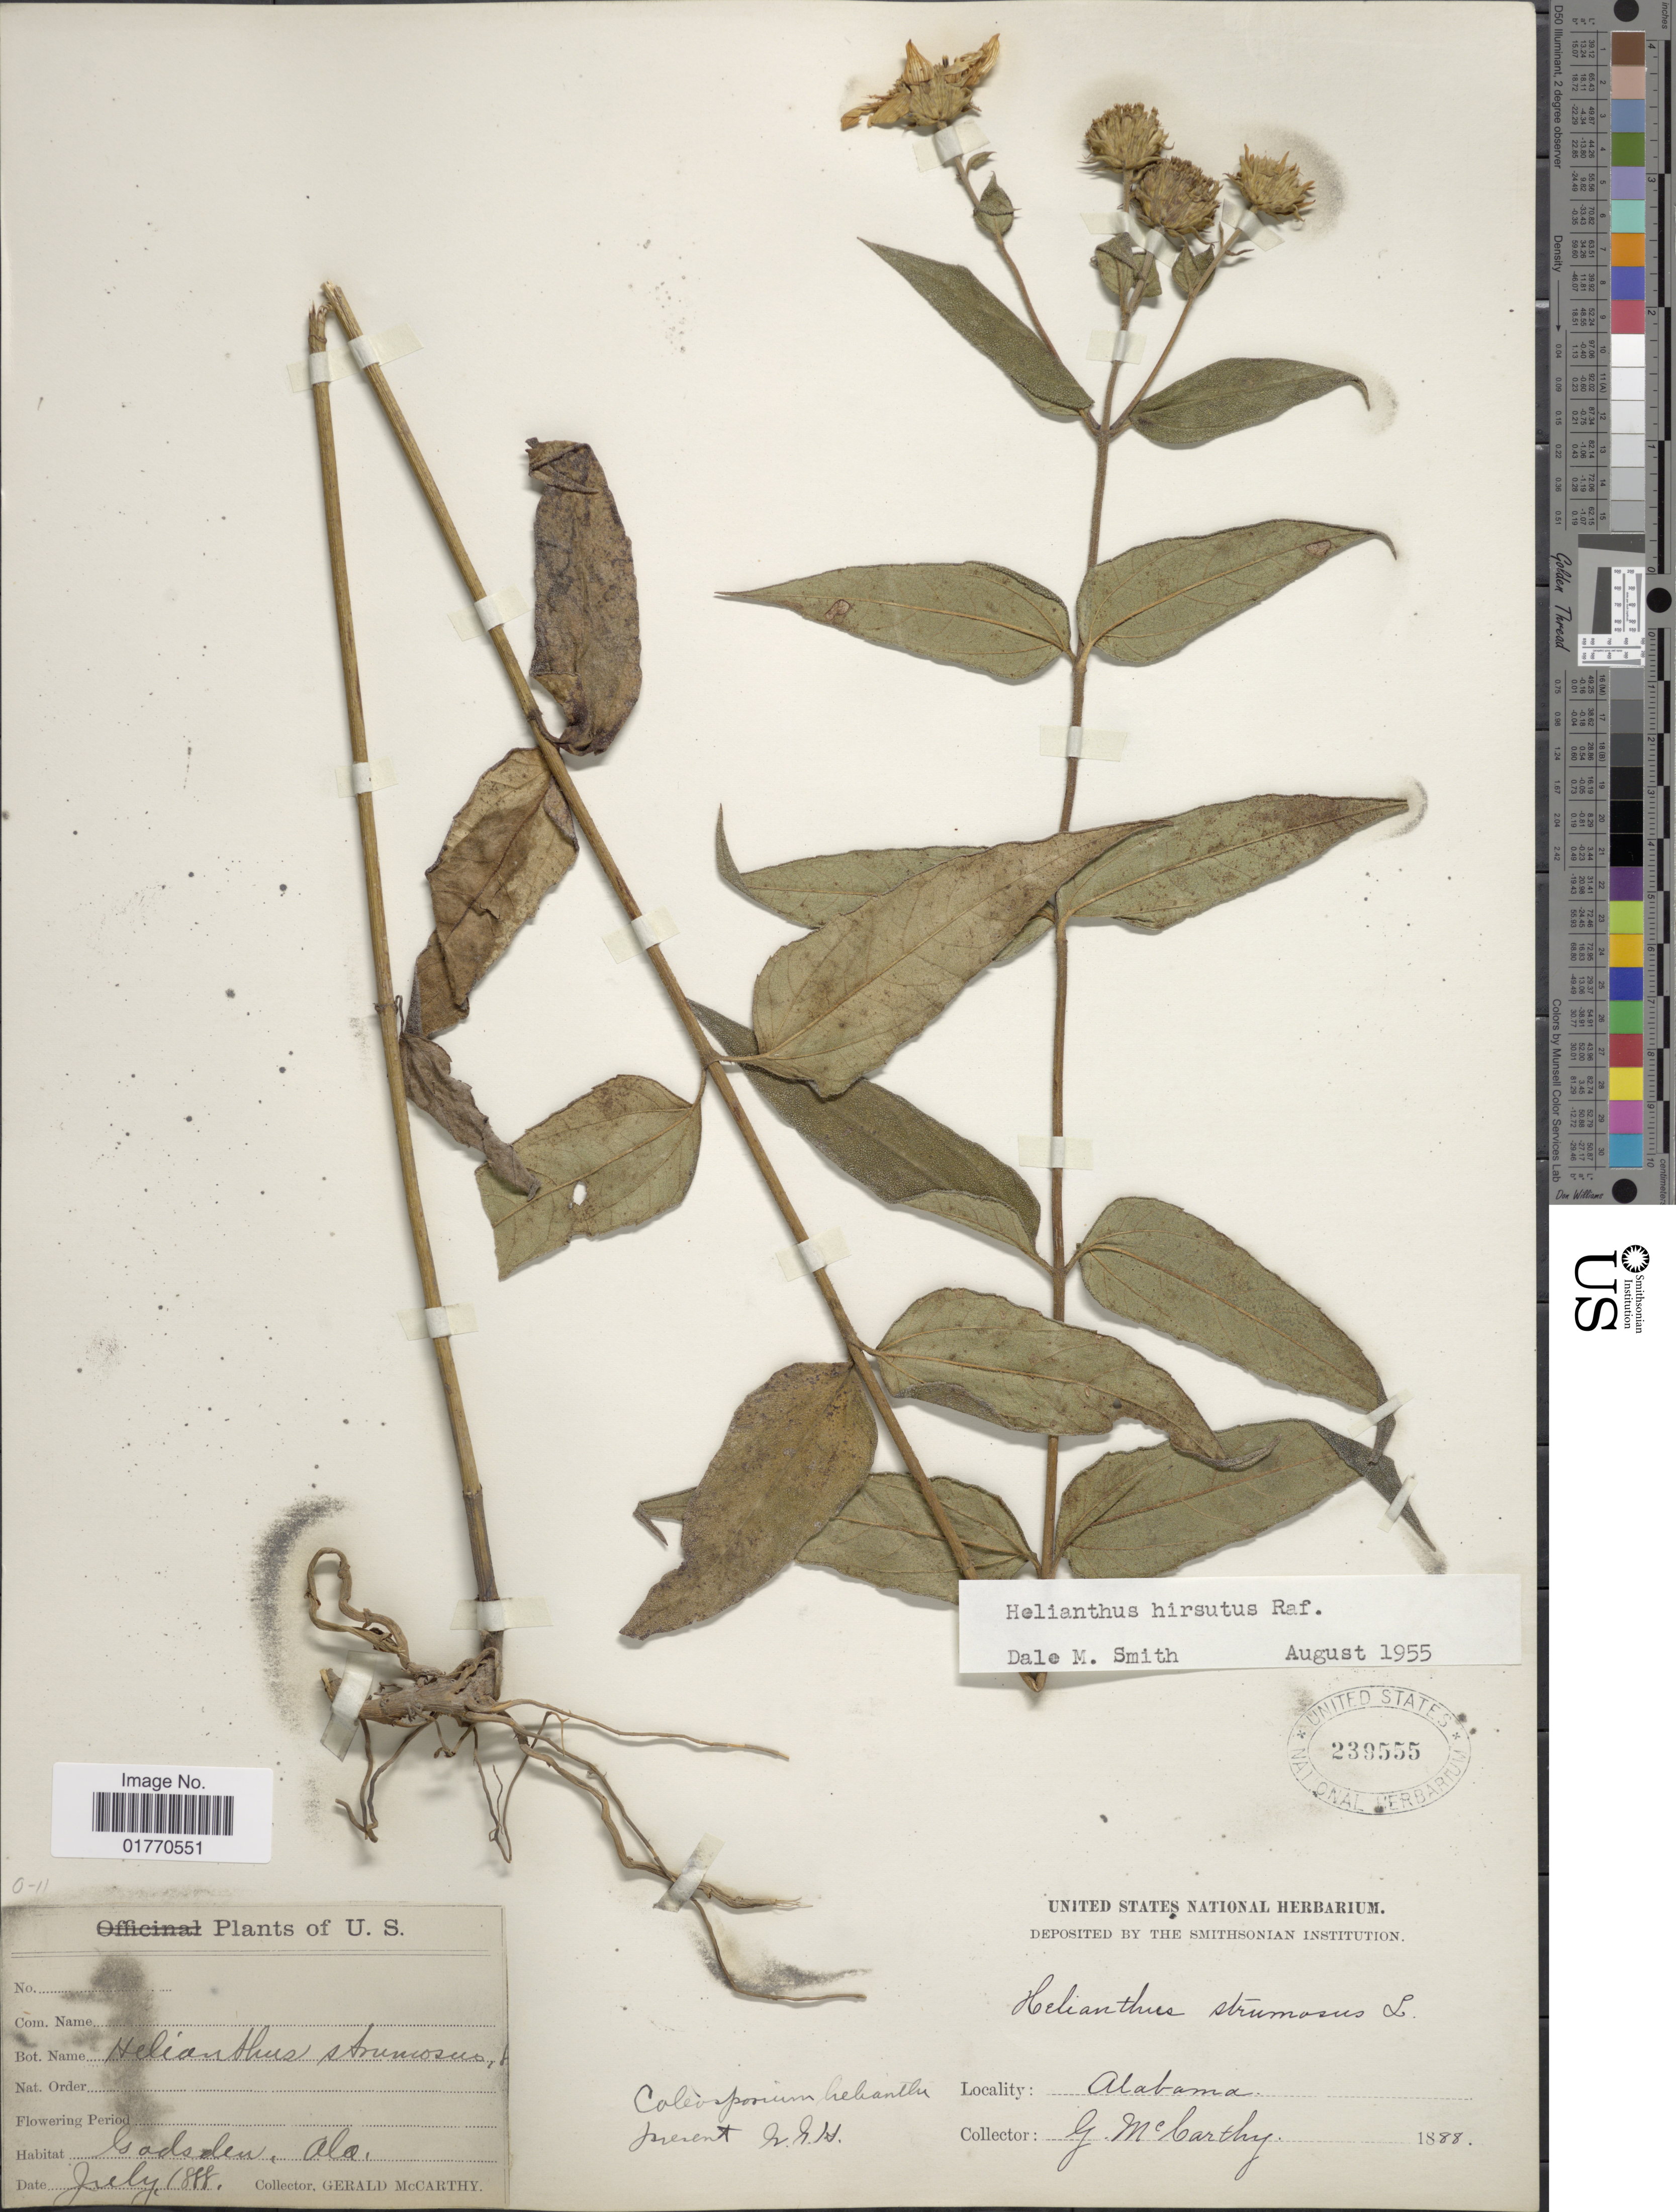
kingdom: Plantae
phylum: Tracheophyta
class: Magnoliopsida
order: Asterales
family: Asteraceae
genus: Helianthus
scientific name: Helianthus hirsutus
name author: Raf.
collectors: G. McCarthy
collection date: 1888-07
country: United States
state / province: Alabama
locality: Godsden, Ala.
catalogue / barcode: US 239555